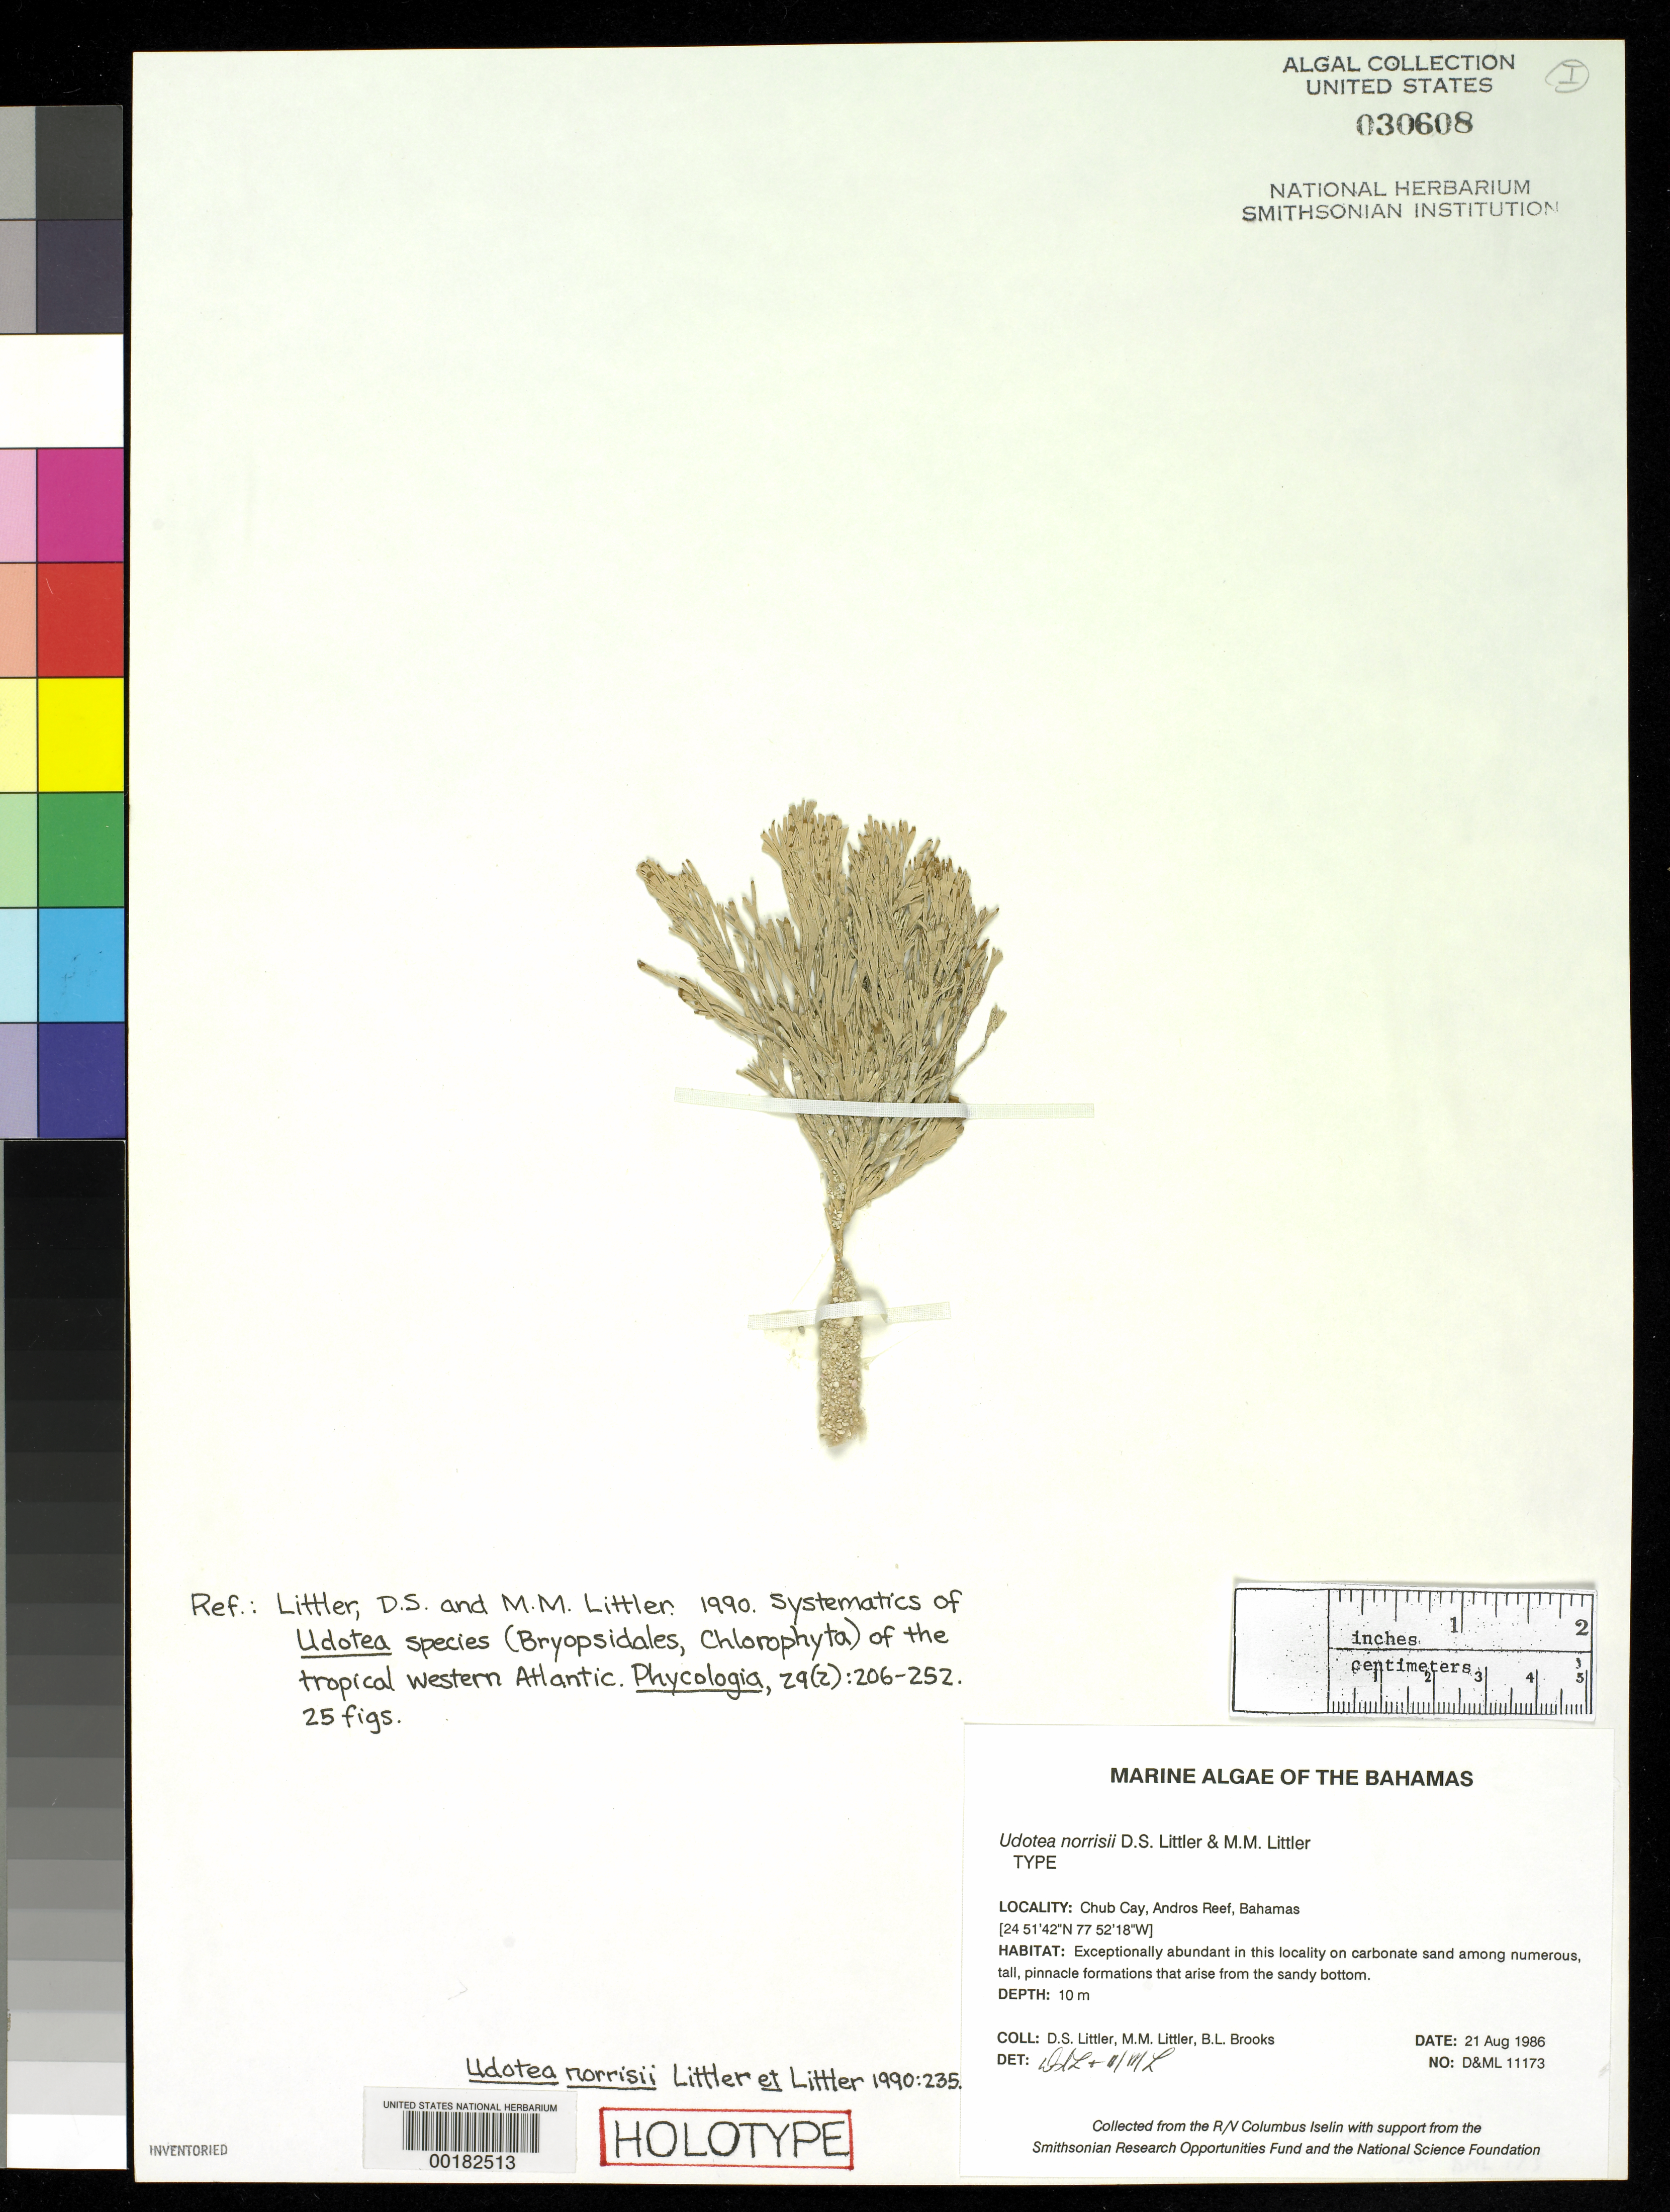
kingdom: Plantae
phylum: Chlorophyta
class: Ulvophyceae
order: Bryopsidales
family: Udoteaceae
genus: Udotea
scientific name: Udotea norrisii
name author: D.S. Littler & Littler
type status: Holotype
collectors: D. S. Littler, M. M. Littler & B. Brooks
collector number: D&ML 11173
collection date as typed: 21 Aug 1986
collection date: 1986-08-21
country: Bahamas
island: Chub Cay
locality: Andros Reef.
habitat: In sand.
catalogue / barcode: US 30608